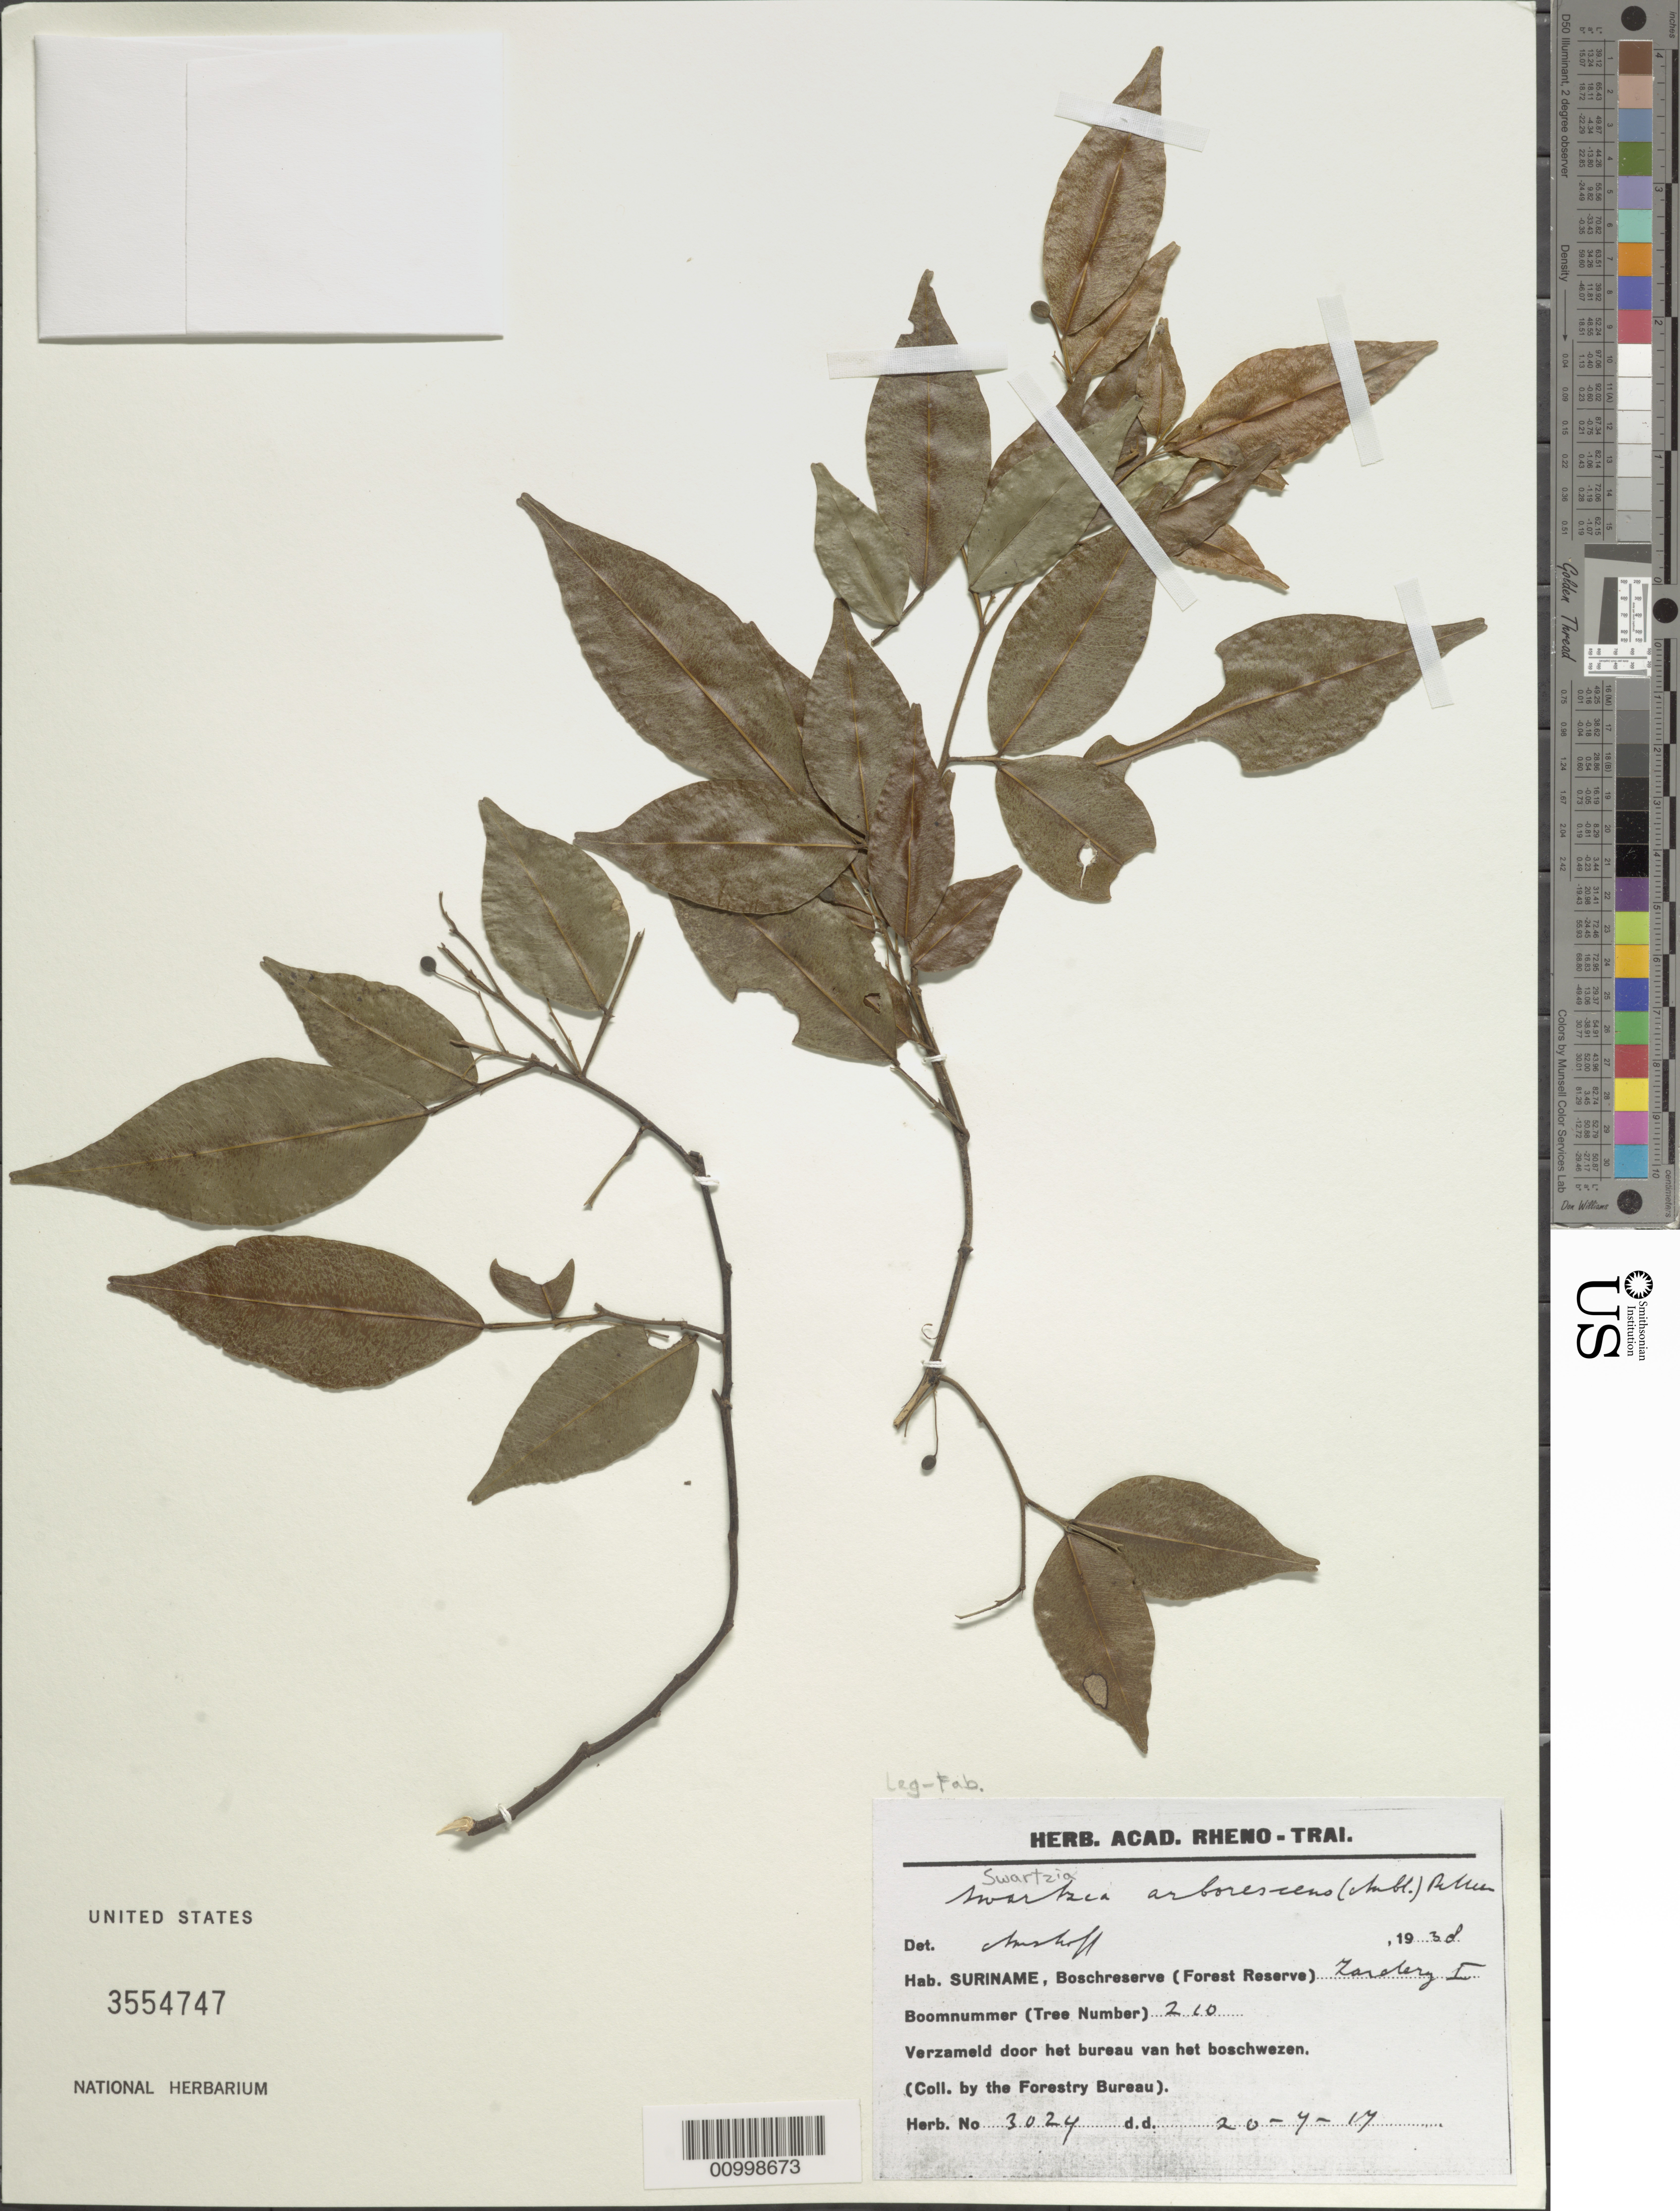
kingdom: Plantae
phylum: Tracheophyta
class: Magnoliopsida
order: Fabales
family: Fabaceae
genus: Swartzia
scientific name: Swartzia arborescens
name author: (Aubl.) Pittier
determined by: Amshoff, G. J. H.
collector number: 3024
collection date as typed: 20-Apr-17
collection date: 1917-04-20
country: Suriname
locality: Zanderij I, Boschreserve (Forest Reserve)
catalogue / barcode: US 3554747